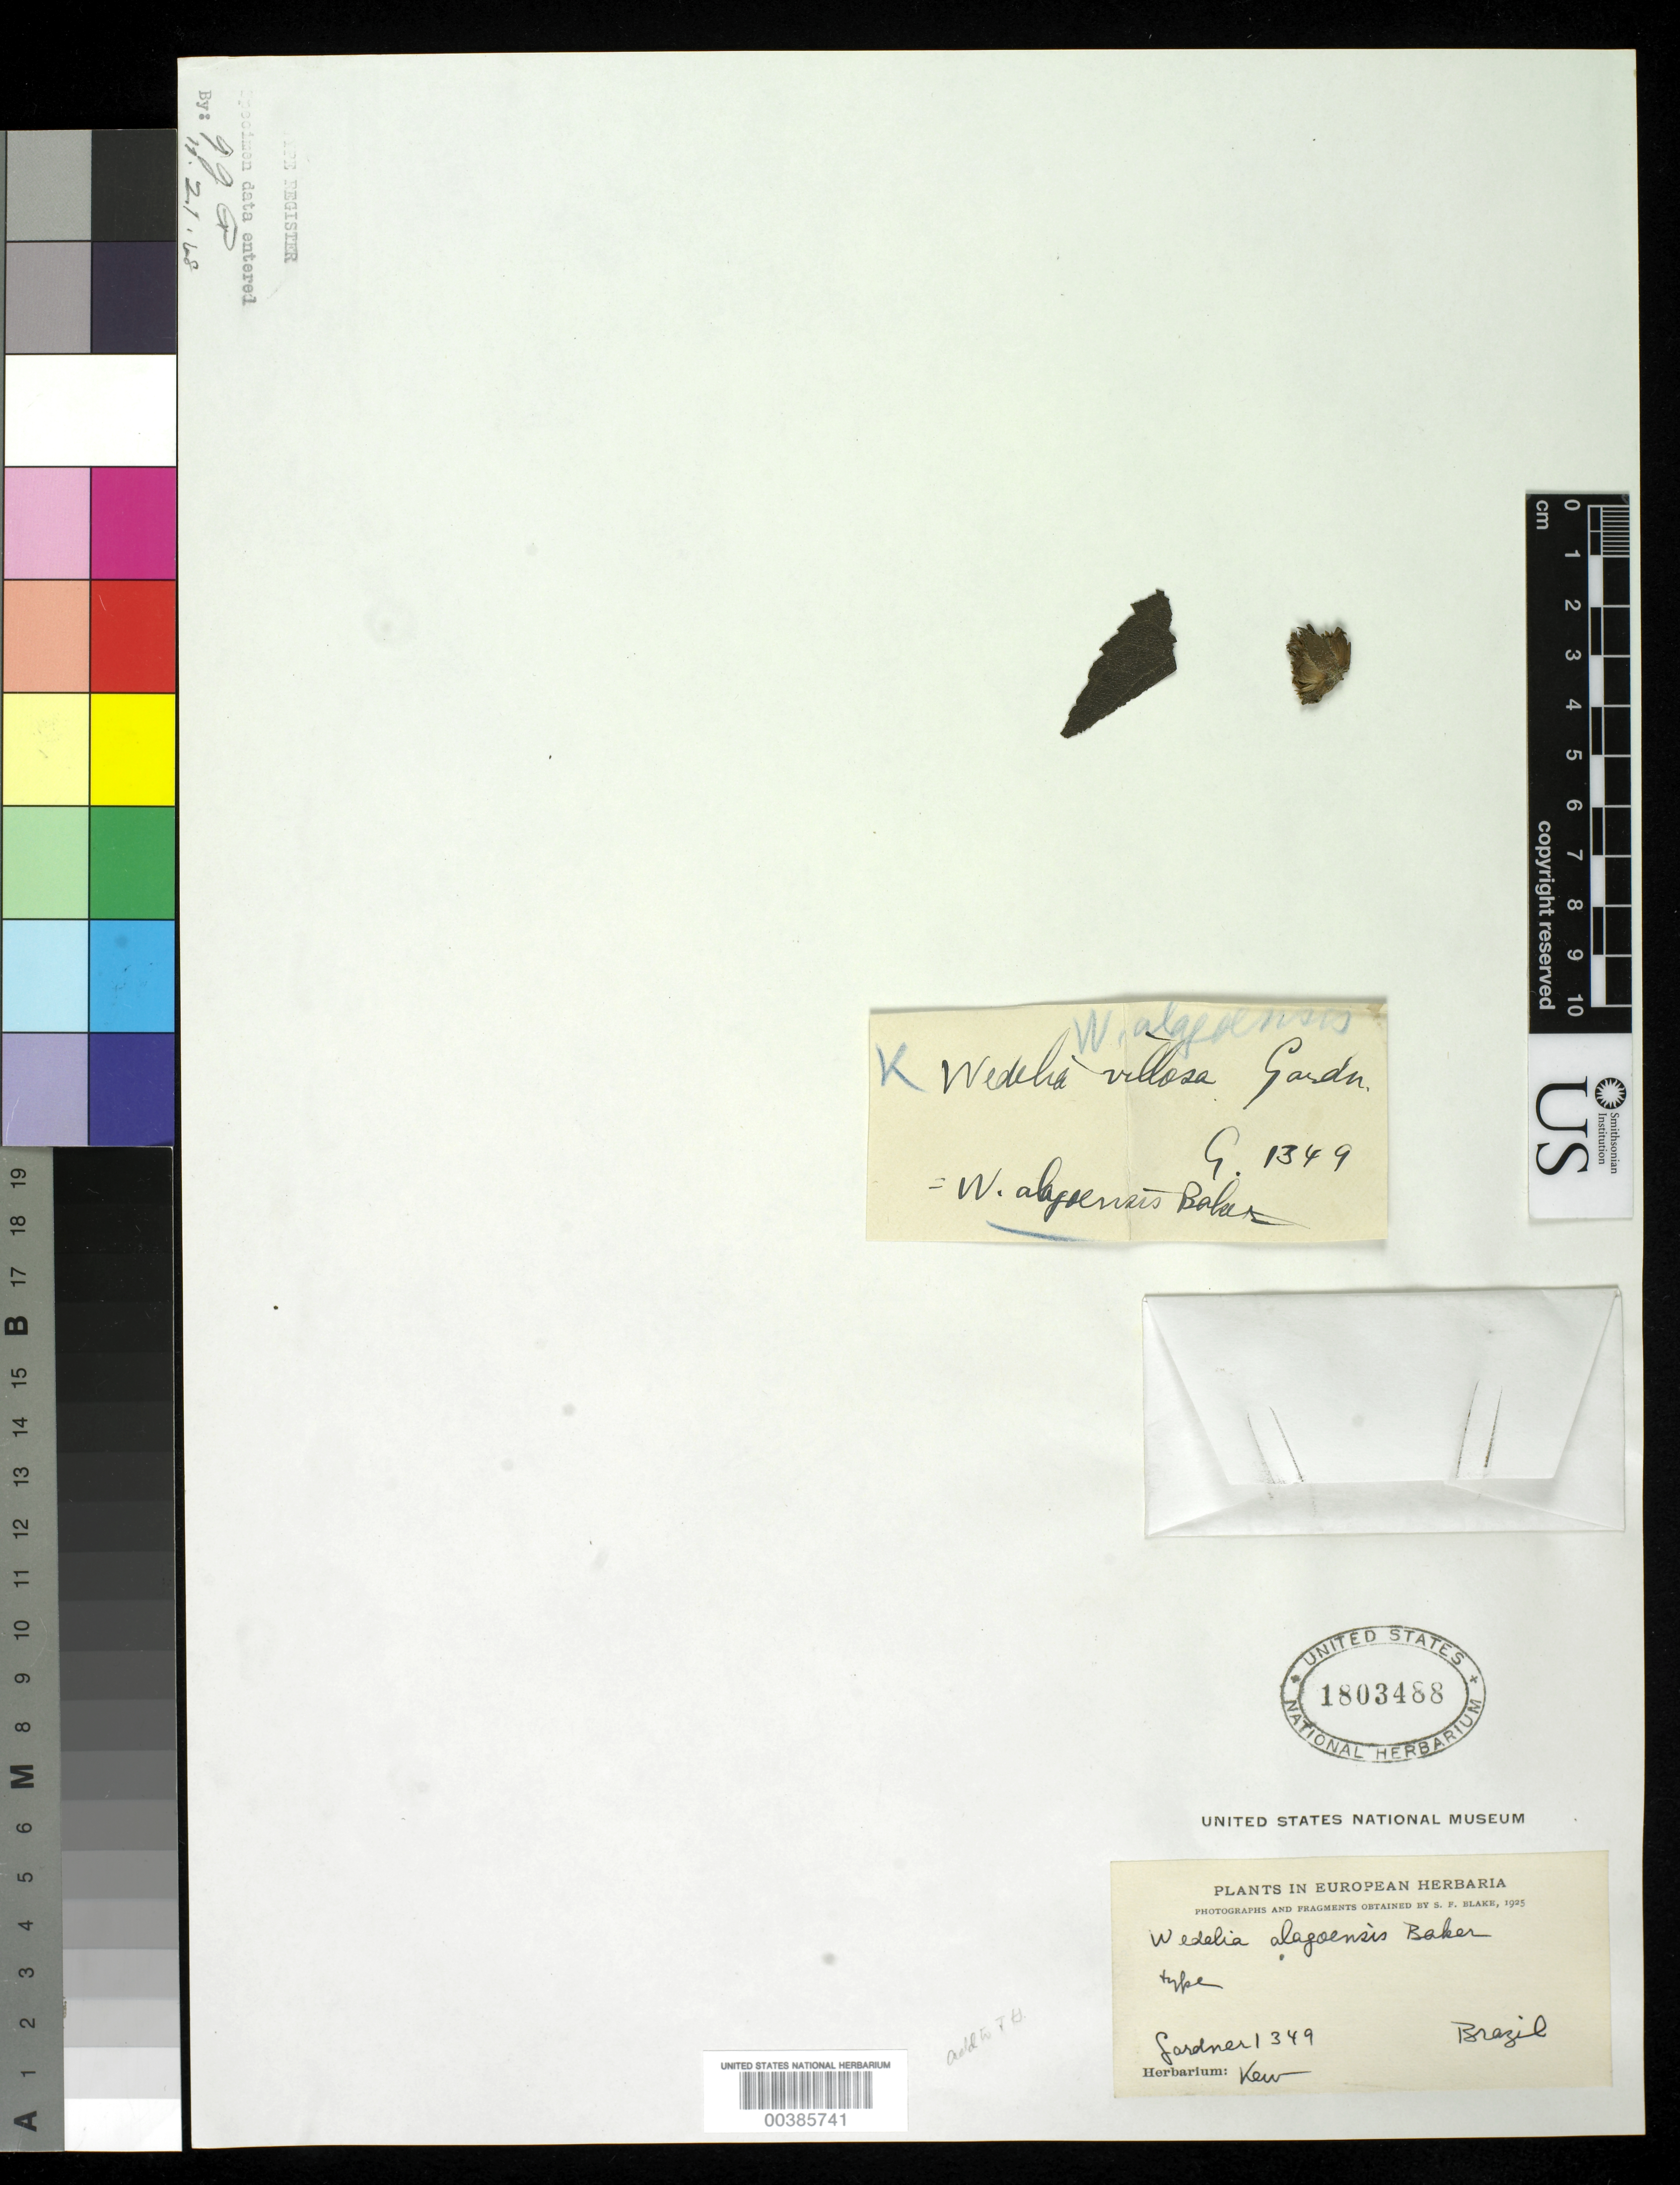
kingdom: Plantae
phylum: Tracheophyta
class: Magnoliopsida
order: Asterales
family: Asteraceae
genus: Wedelia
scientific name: Wedelia alagoensis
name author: Baker in Mart.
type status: Isotype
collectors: G. Gardner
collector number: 1349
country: Brazil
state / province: Alagoas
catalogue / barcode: US 1803488